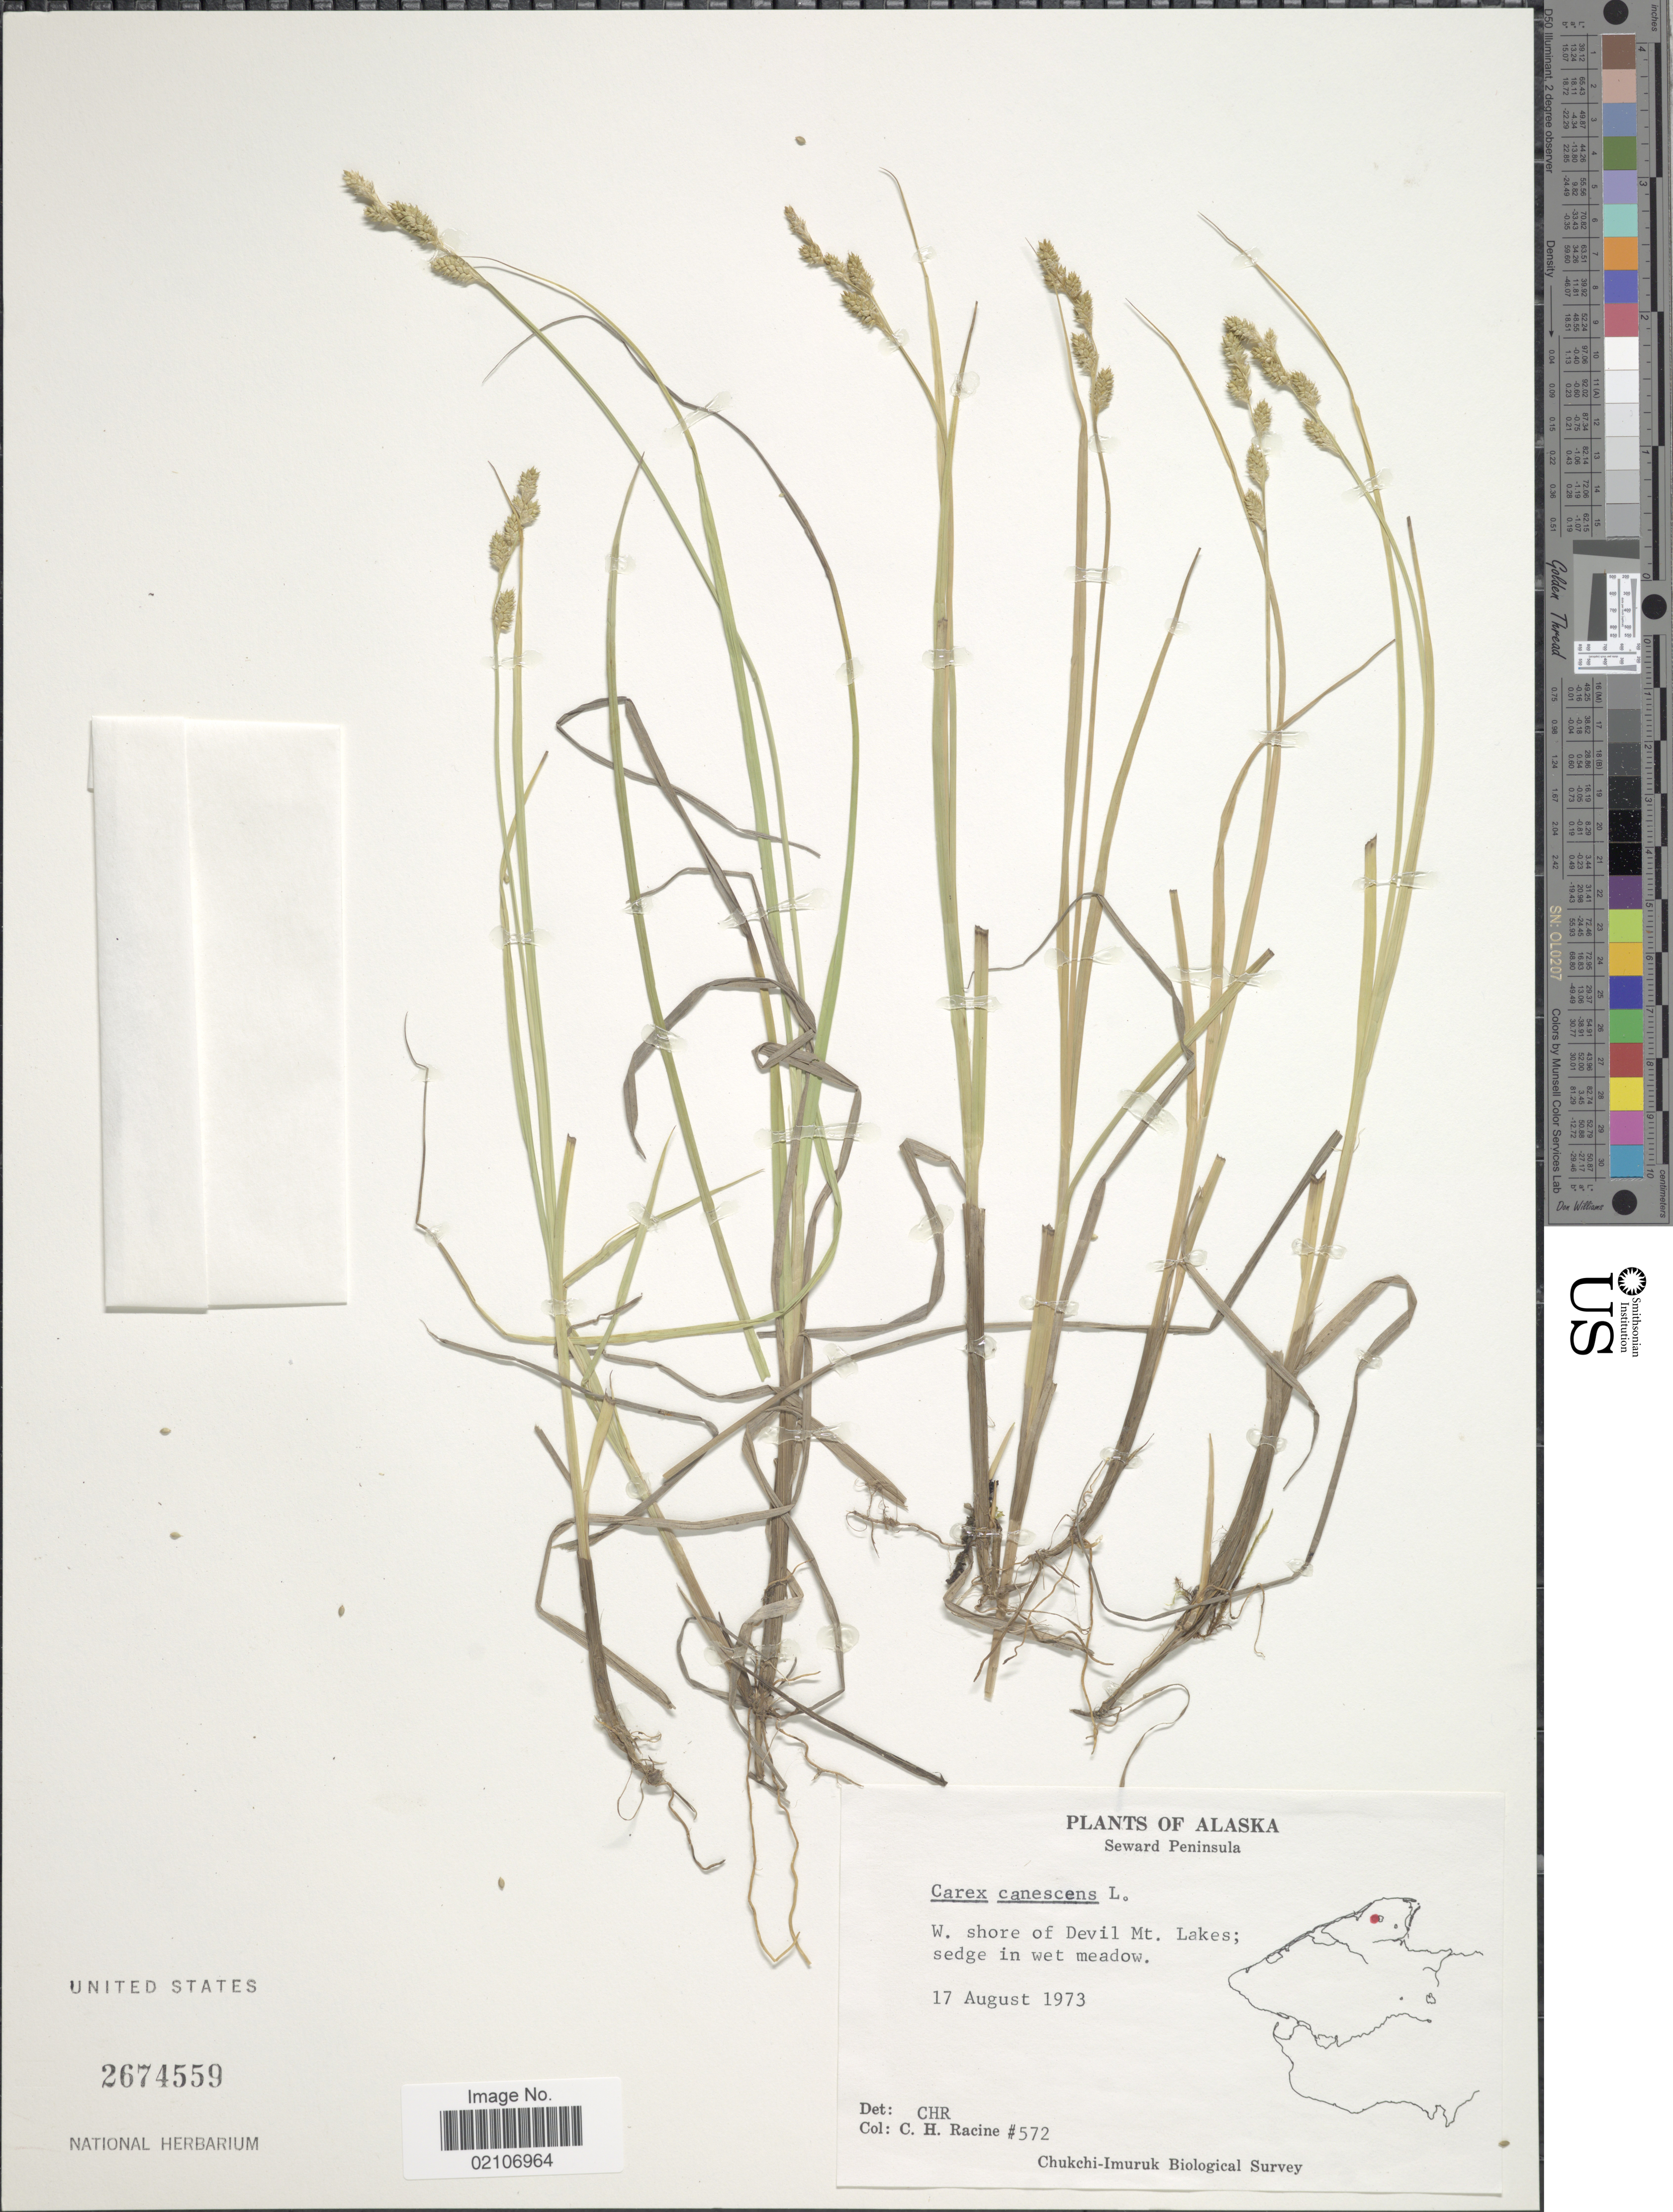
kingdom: Plantae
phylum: Tracheophyta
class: Liliopsida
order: Poales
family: Cyperaceae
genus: Carex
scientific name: Carex canescens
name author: L.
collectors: C. Racine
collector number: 572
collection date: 1973-08-17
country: United States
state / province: Alaska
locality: Seward Peninsula, W. shore of Devil Mt. Lakes; sedge in wet meadow.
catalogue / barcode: US 2674559